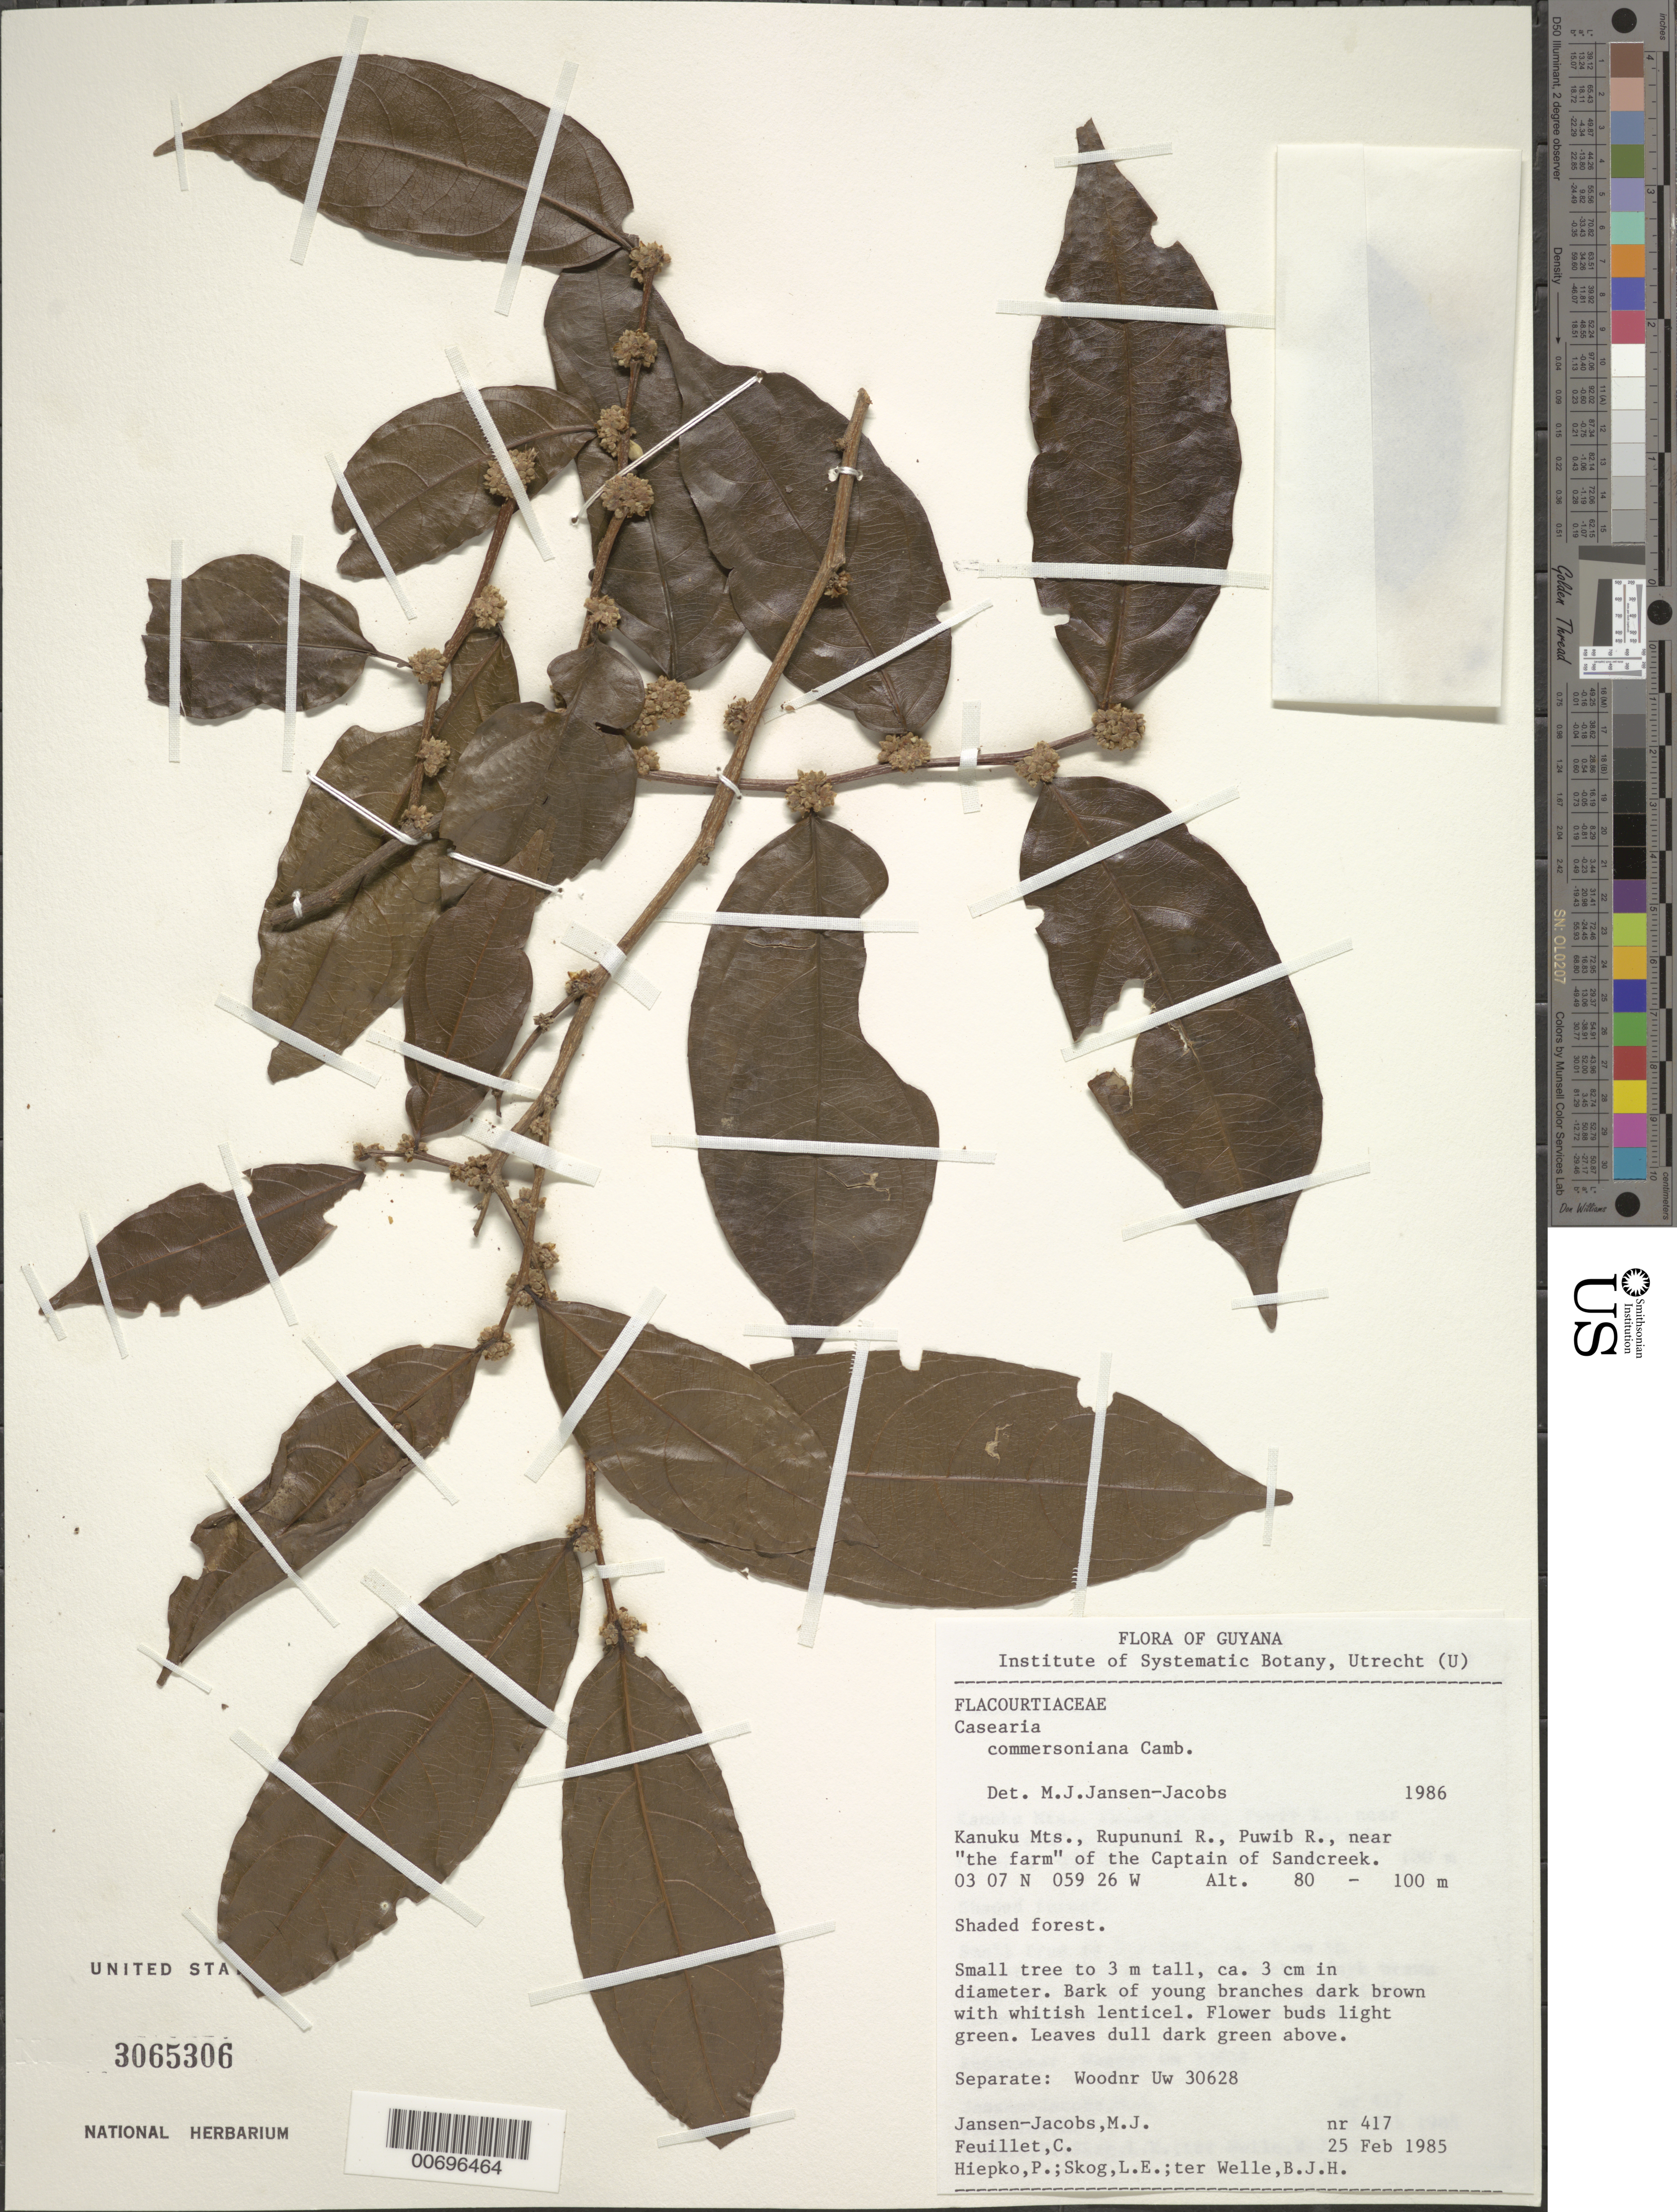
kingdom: Plantae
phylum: Tracheophyta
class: Magnoliopsida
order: Malpighiales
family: Salicaceae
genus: Piparea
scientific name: Piparea dentata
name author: Aubl.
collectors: M. J. Jansen-Jacobs, C. Feuillet, P. H. Hiepko, L. E. Skog & B. Welle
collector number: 417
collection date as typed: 25-Feb-85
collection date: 1985-02-25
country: Guyana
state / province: U. Takutu-U. Essequibo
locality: Kanuku Mts., Rupununi R., Puwib R. near "the farm" of the Captain of Sandcreek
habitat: Shaded forest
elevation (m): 80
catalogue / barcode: US 3065306